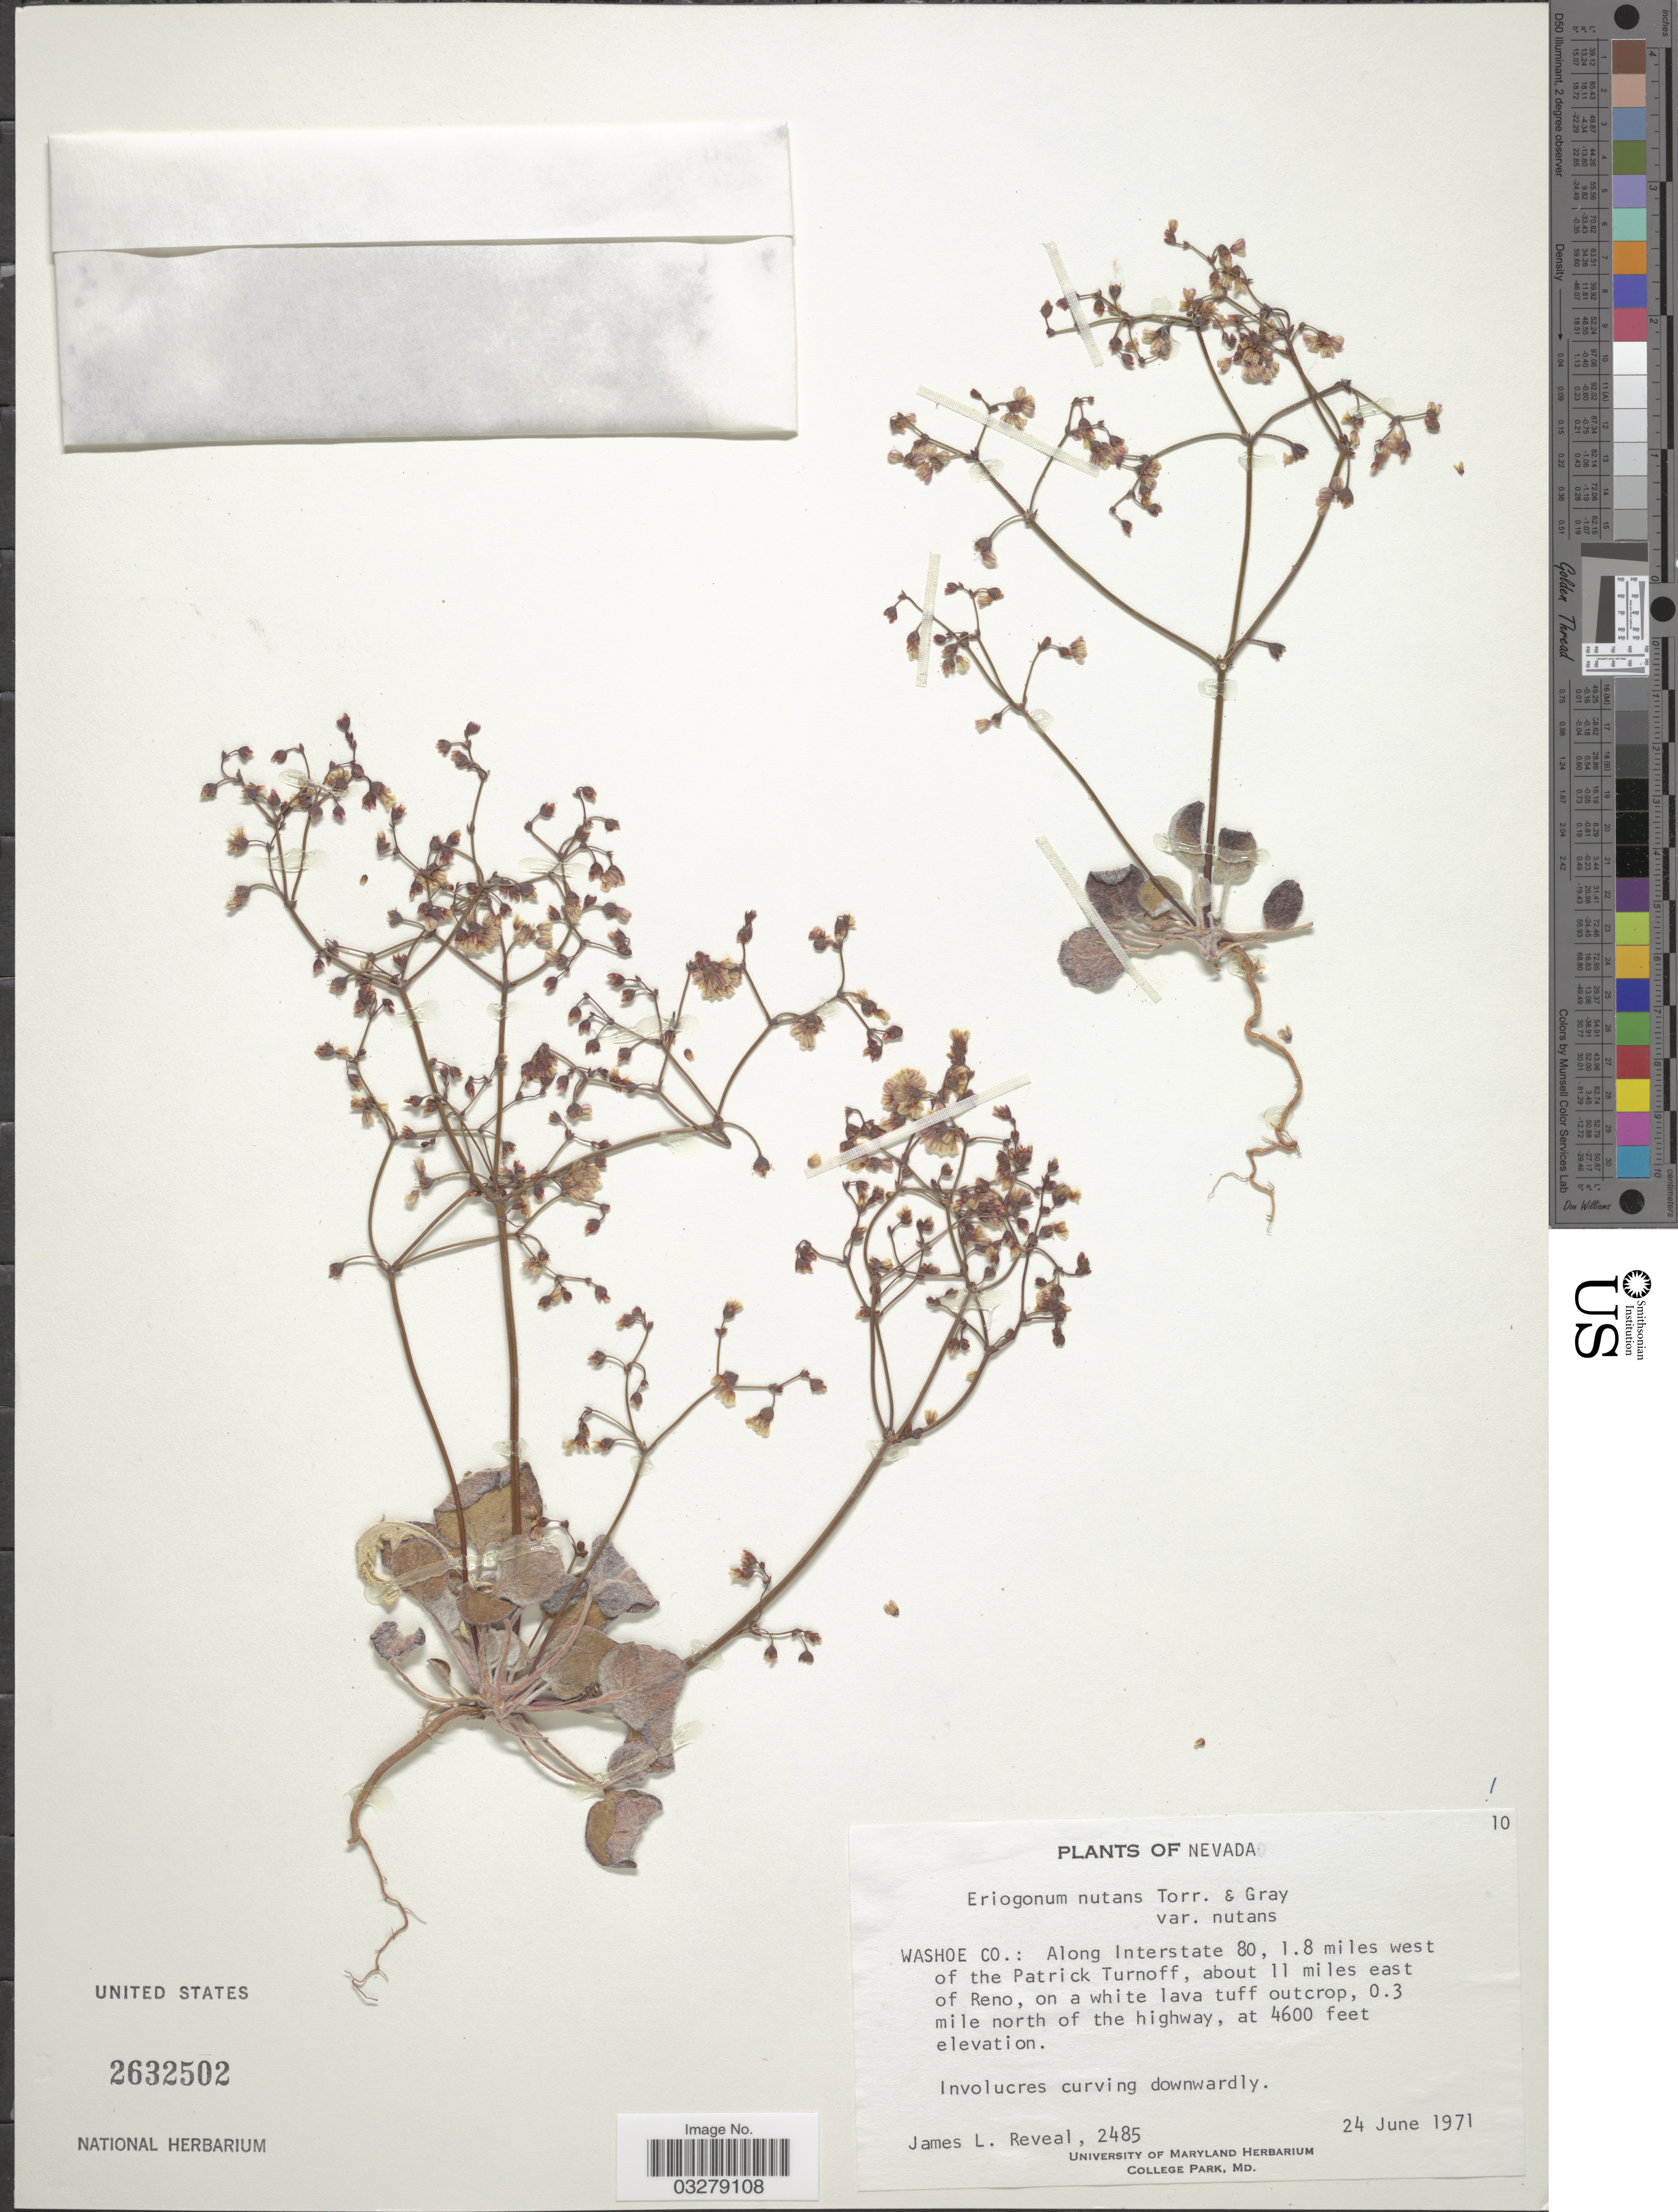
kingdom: Plantae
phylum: Tracheophyta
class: Magnoliopsida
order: Caryophyllales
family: Polygonaceae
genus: Eriogonum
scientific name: Eriogonum nutans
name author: Torr. & A. Gray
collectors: J. L. Reveal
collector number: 2485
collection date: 1971-06-24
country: United States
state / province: Nevada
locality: Washoe Co.: Along Interstate 80, 1.8 miles west of the Patrick Turnoff, about 11 miles east of Reno, on a white lava tuff outcrop, 0.3 mile north of the highway.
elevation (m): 1402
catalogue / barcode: US 2632502